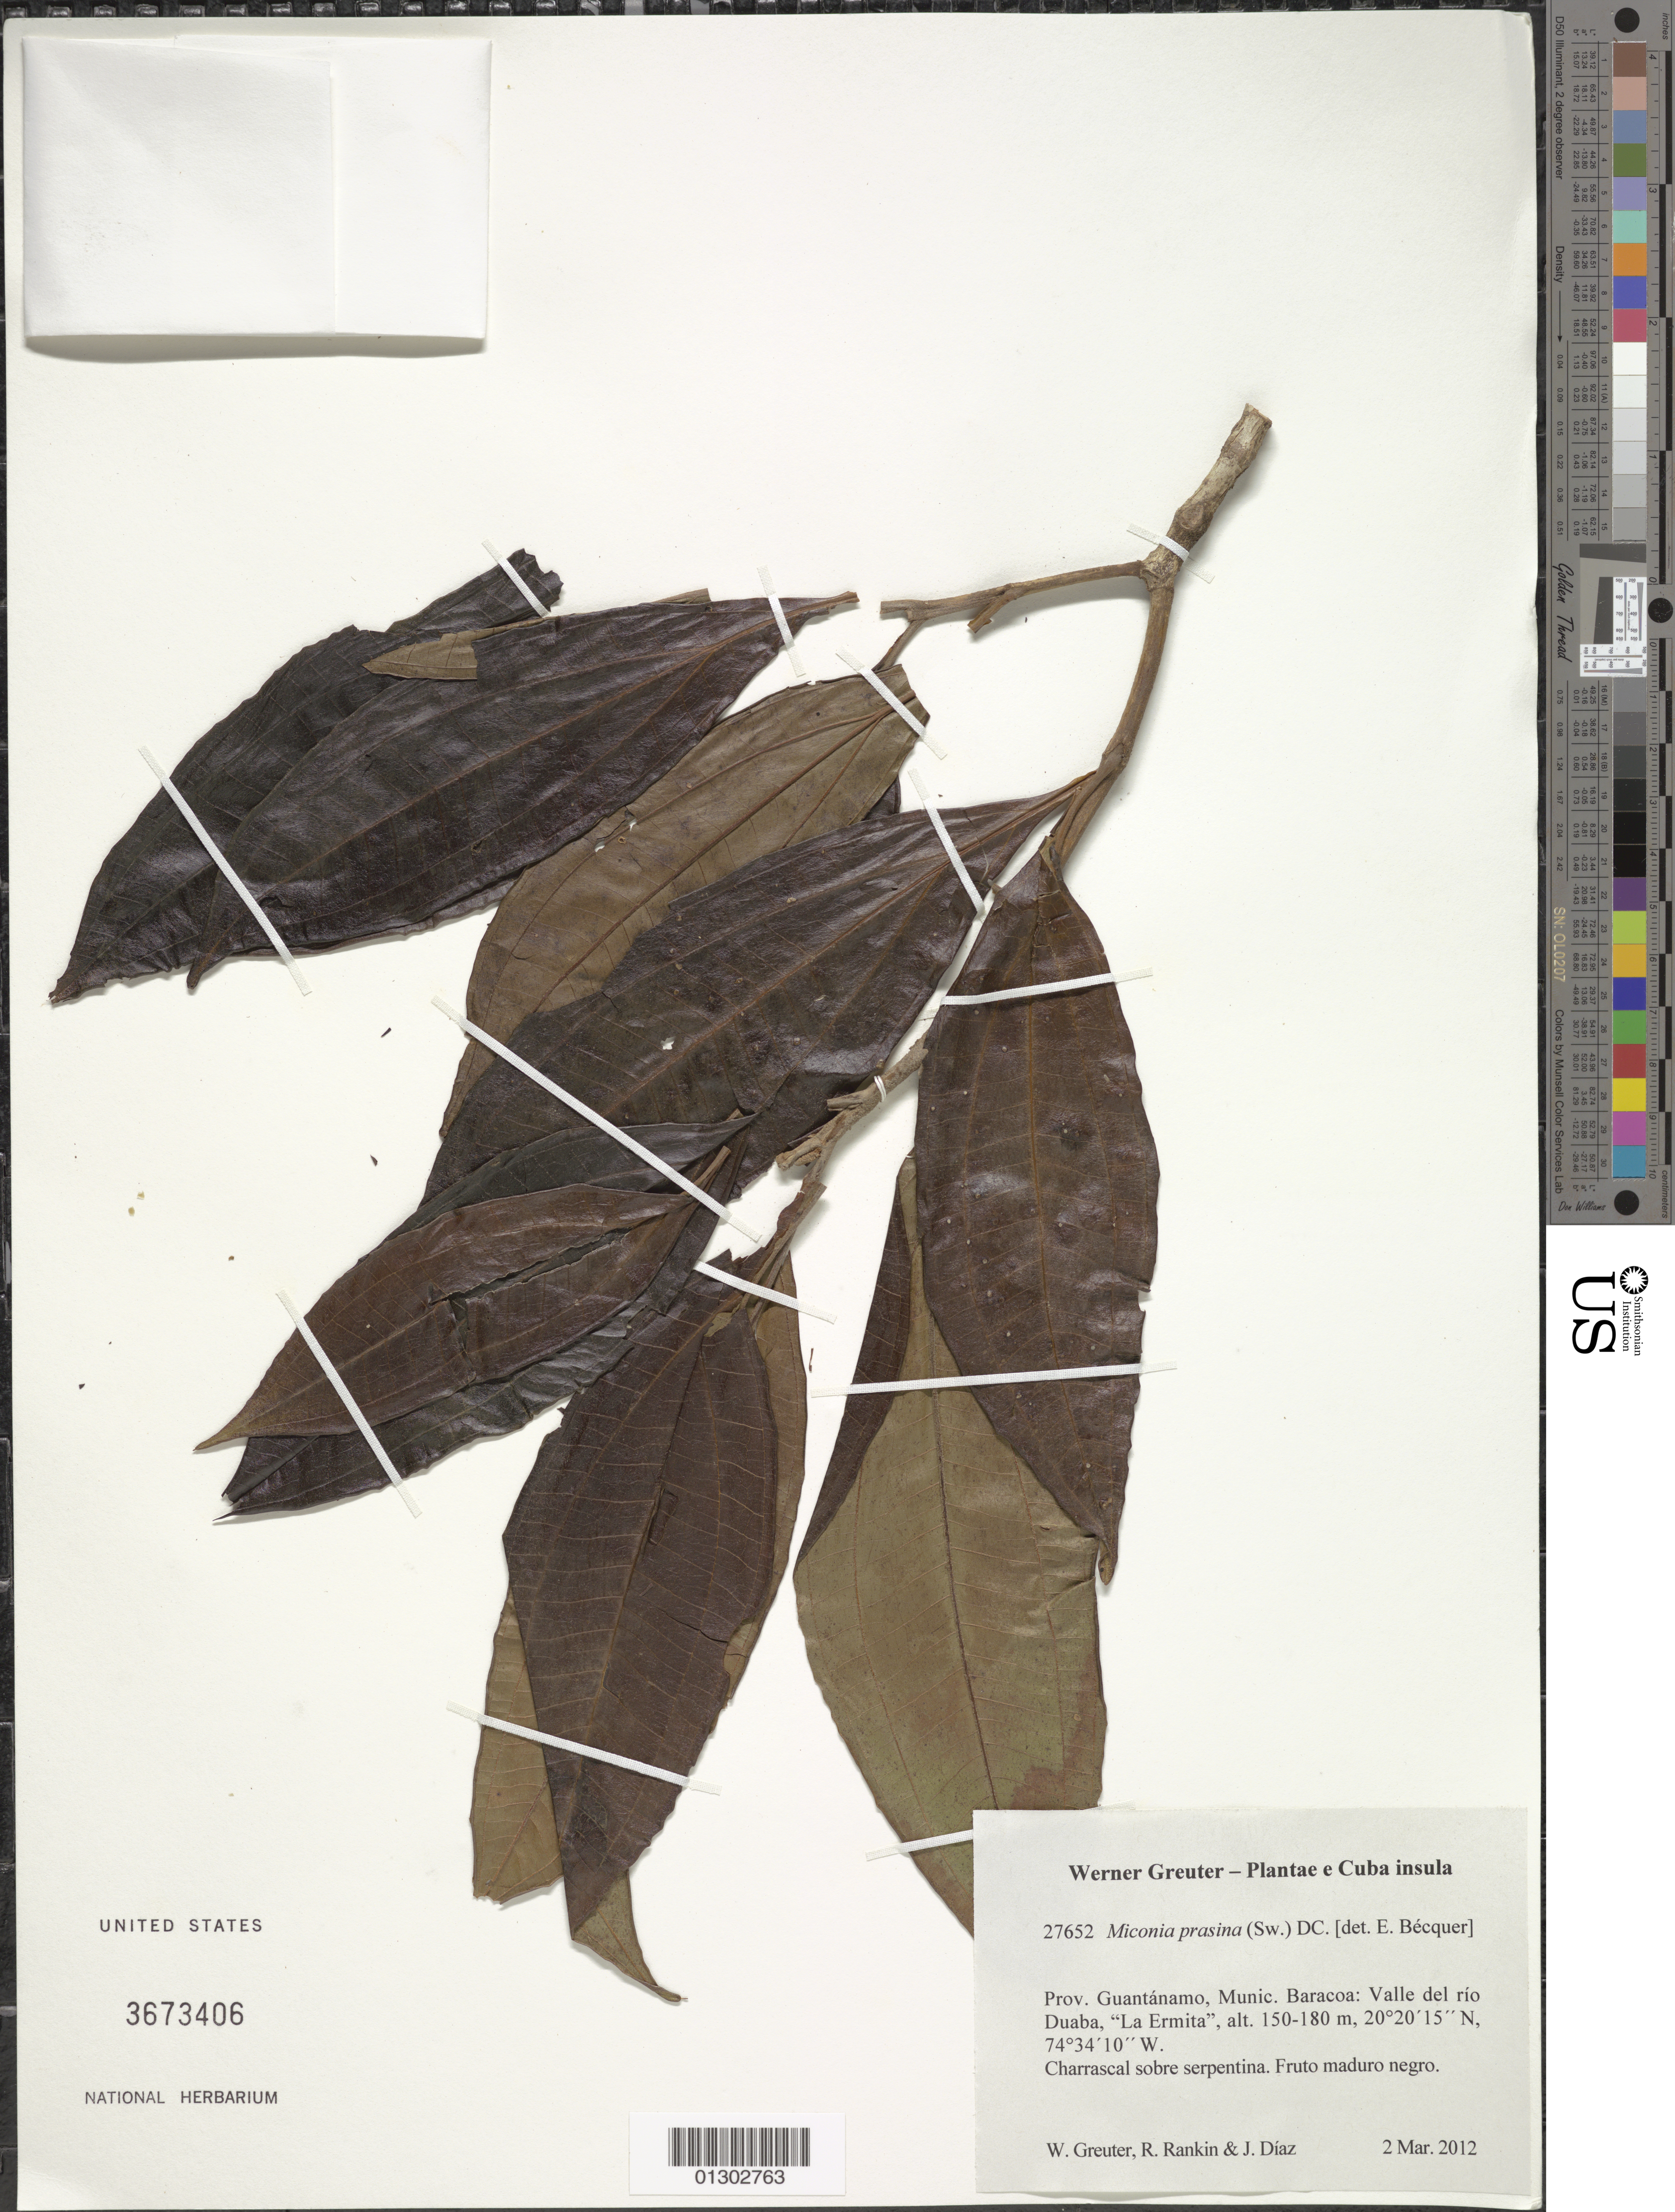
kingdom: Plantae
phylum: Tracheophyta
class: Magnoliopsida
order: Myrtales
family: Melastomataceae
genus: Miconia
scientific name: Miconia prasina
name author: (Sw.) DC.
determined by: Bécquer Granados, E. R., (HAJB)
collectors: W. R. Greuter, R. Rankin Rodriguez & J. Diaz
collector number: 27652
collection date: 2012-03-02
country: Cuba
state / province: Guantanamo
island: Cuba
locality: Munic. Baracoa, Valle del río Duaba, "La Ermita".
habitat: Charrascal sobre serpentina.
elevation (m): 150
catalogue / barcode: US 3673406